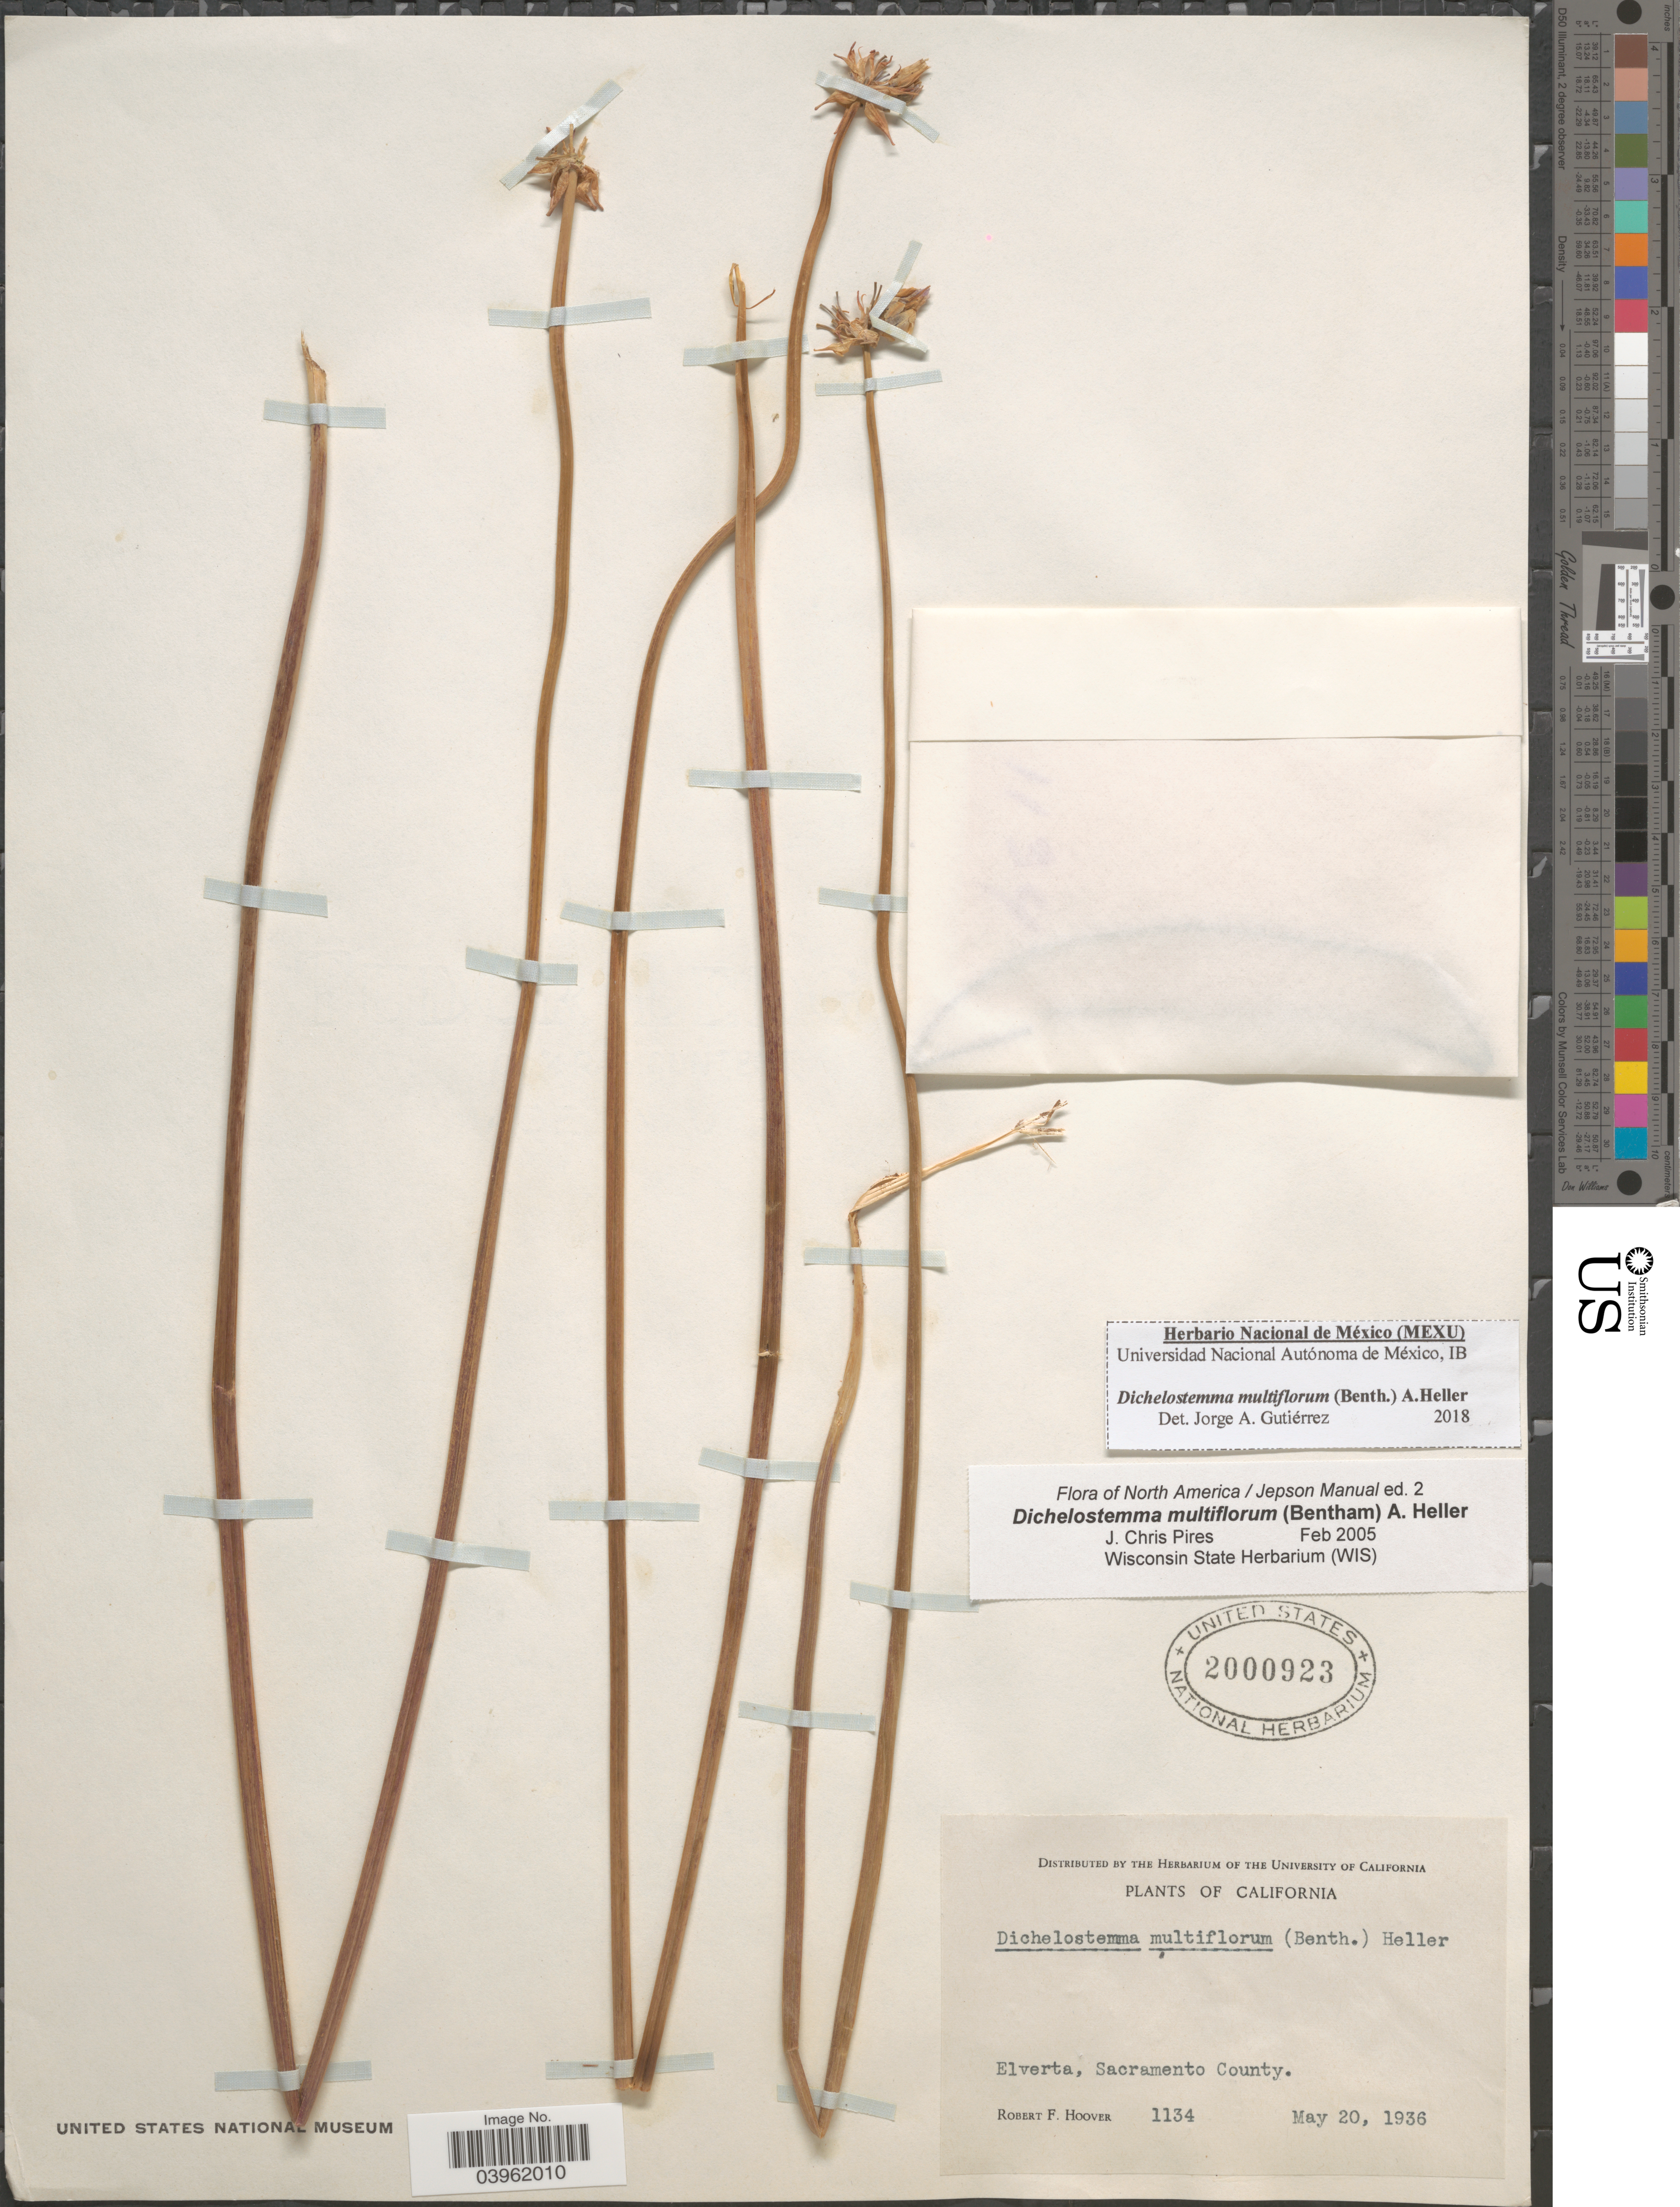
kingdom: Plantae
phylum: Tracheophyta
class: Liliopsida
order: Asparagales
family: Asparagaceae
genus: Dichelostemma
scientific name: Dichelostemma multiflorum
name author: (Benth.) A. Heller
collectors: R. F. Hoover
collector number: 1134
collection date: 1936-05-20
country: United States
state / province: California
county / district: Sacramento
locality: Elverta, Sacramento County.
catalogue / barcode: US 2000923